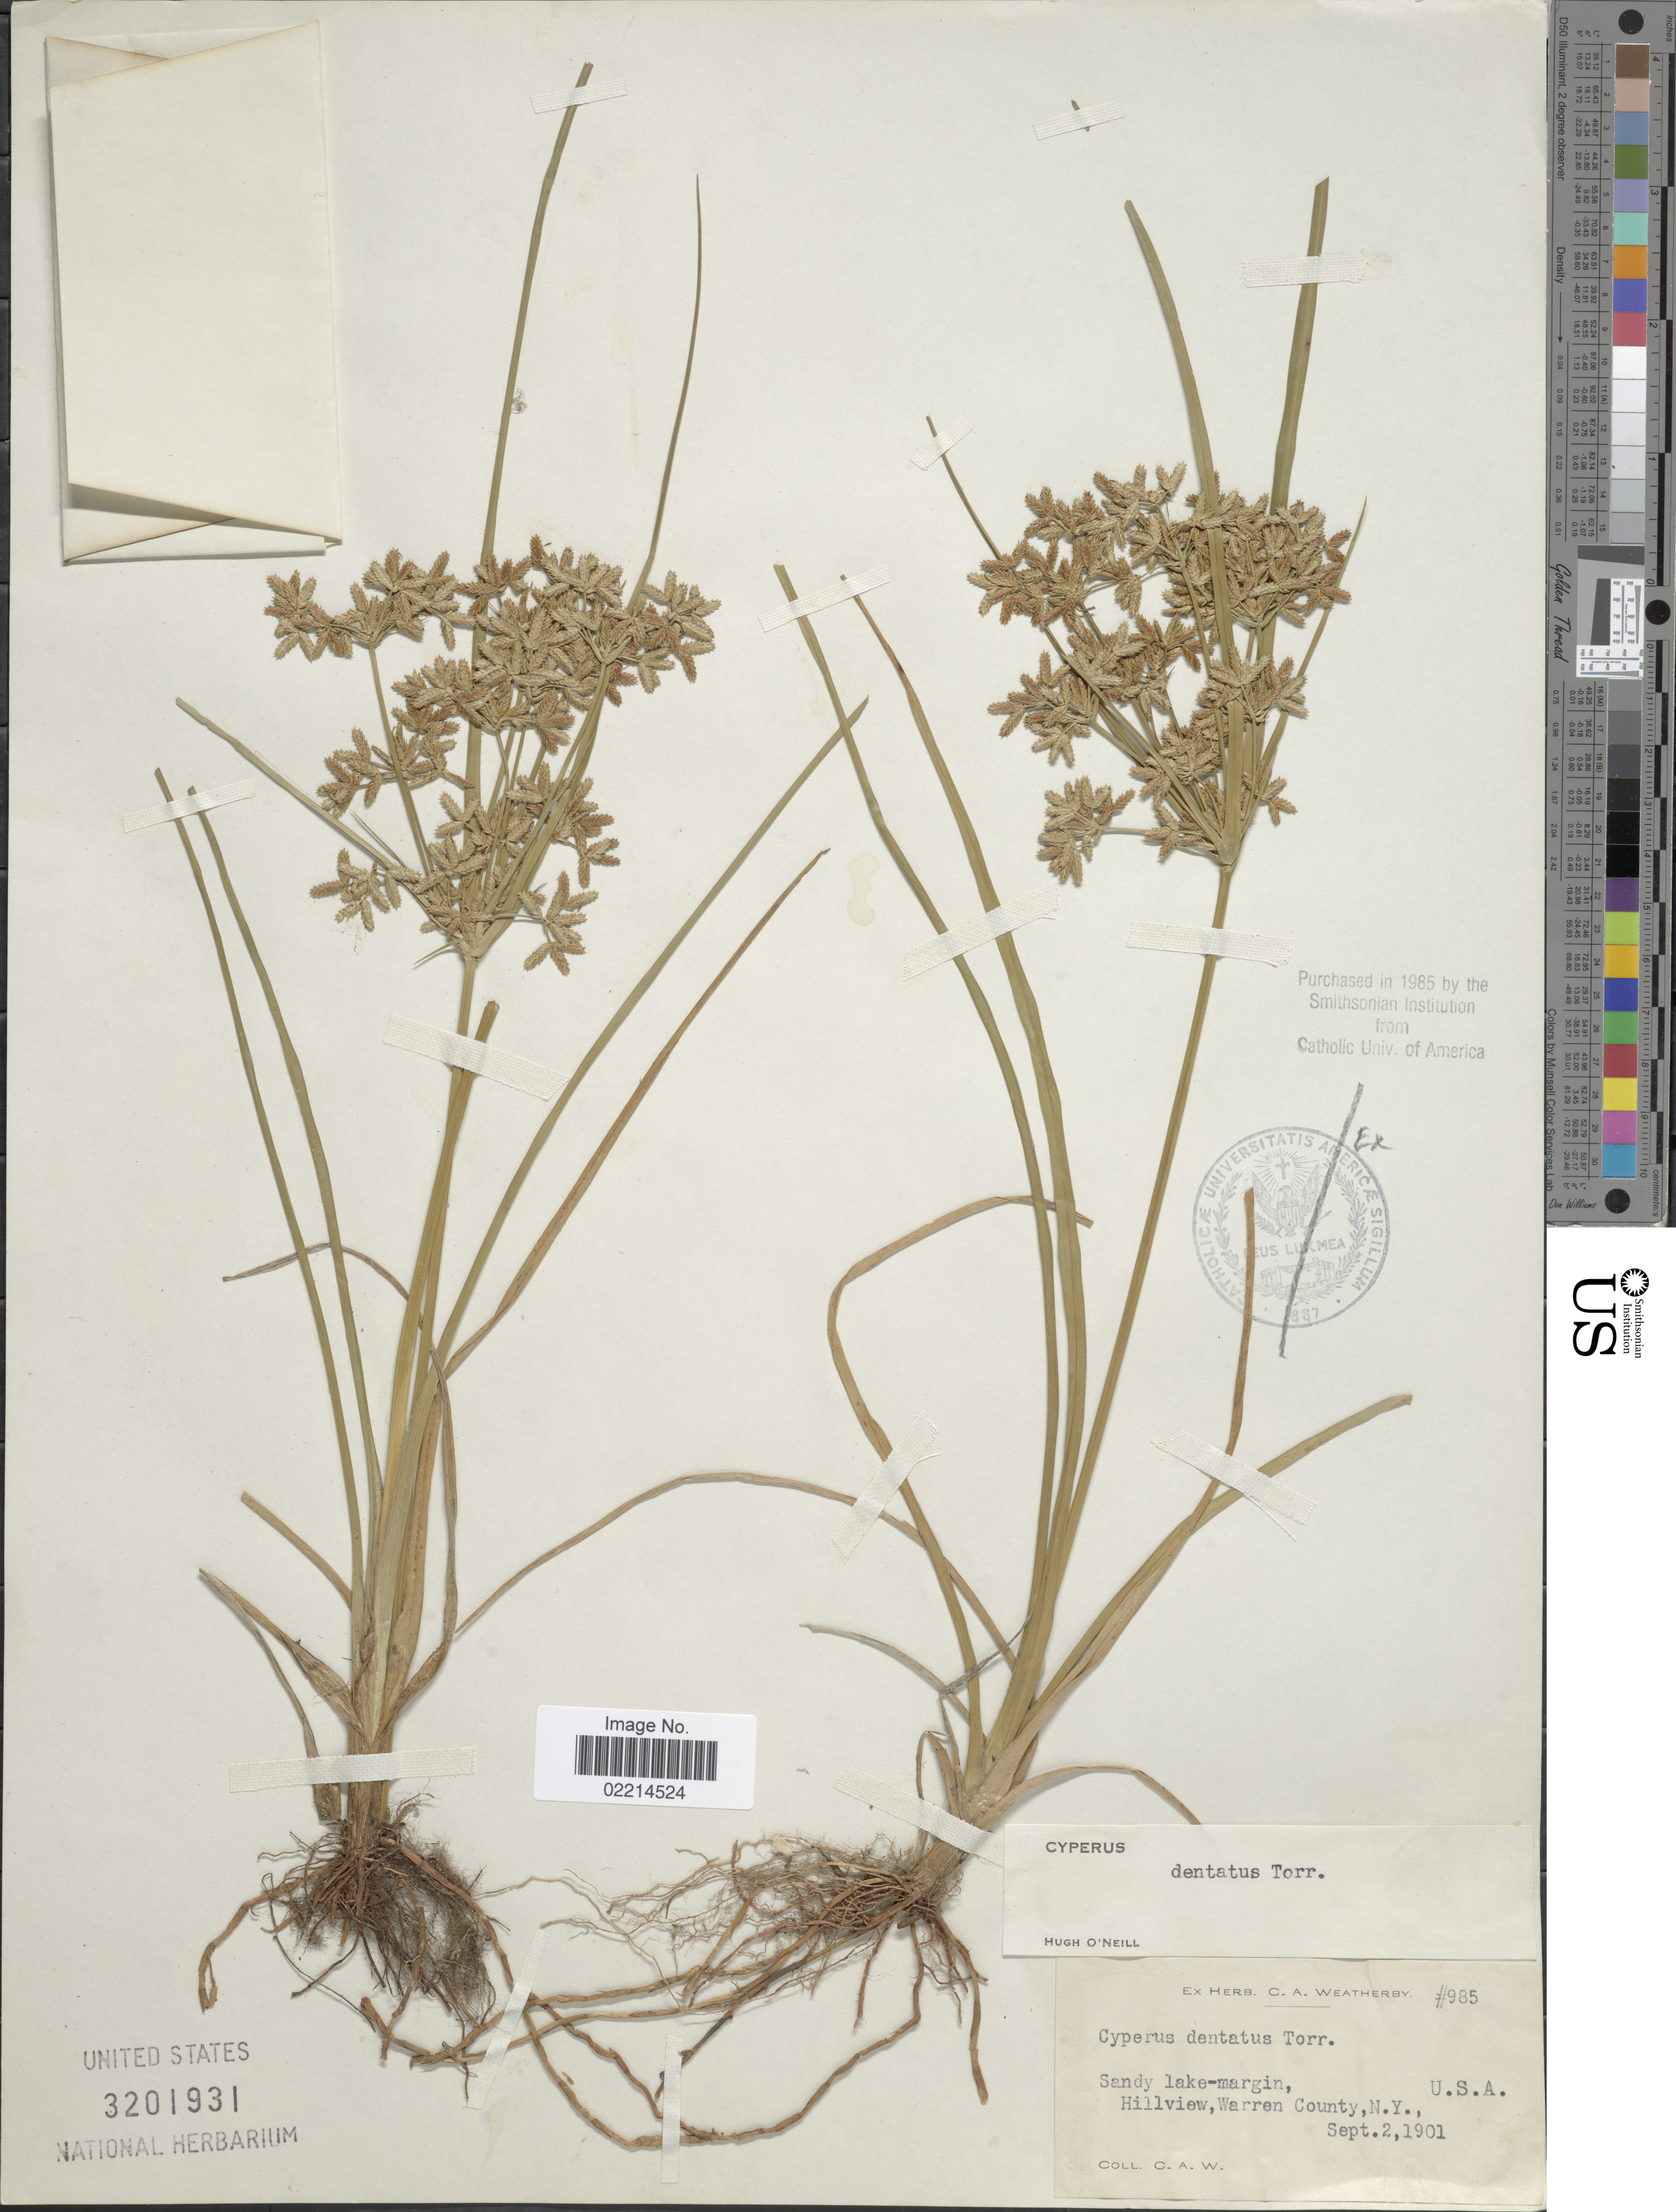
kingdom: Plantae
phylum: Tracheophyta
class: Liliopsida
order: Poales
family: Cyperaceae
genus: Cyperus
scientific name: Cyperus dentatus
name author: Torr.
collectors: C. A. Weatherby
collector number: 985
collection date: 1901-09-02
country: United States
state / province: New York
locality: Sandy lake-margin, Hillview, Warren County.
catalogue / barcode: US 3201931